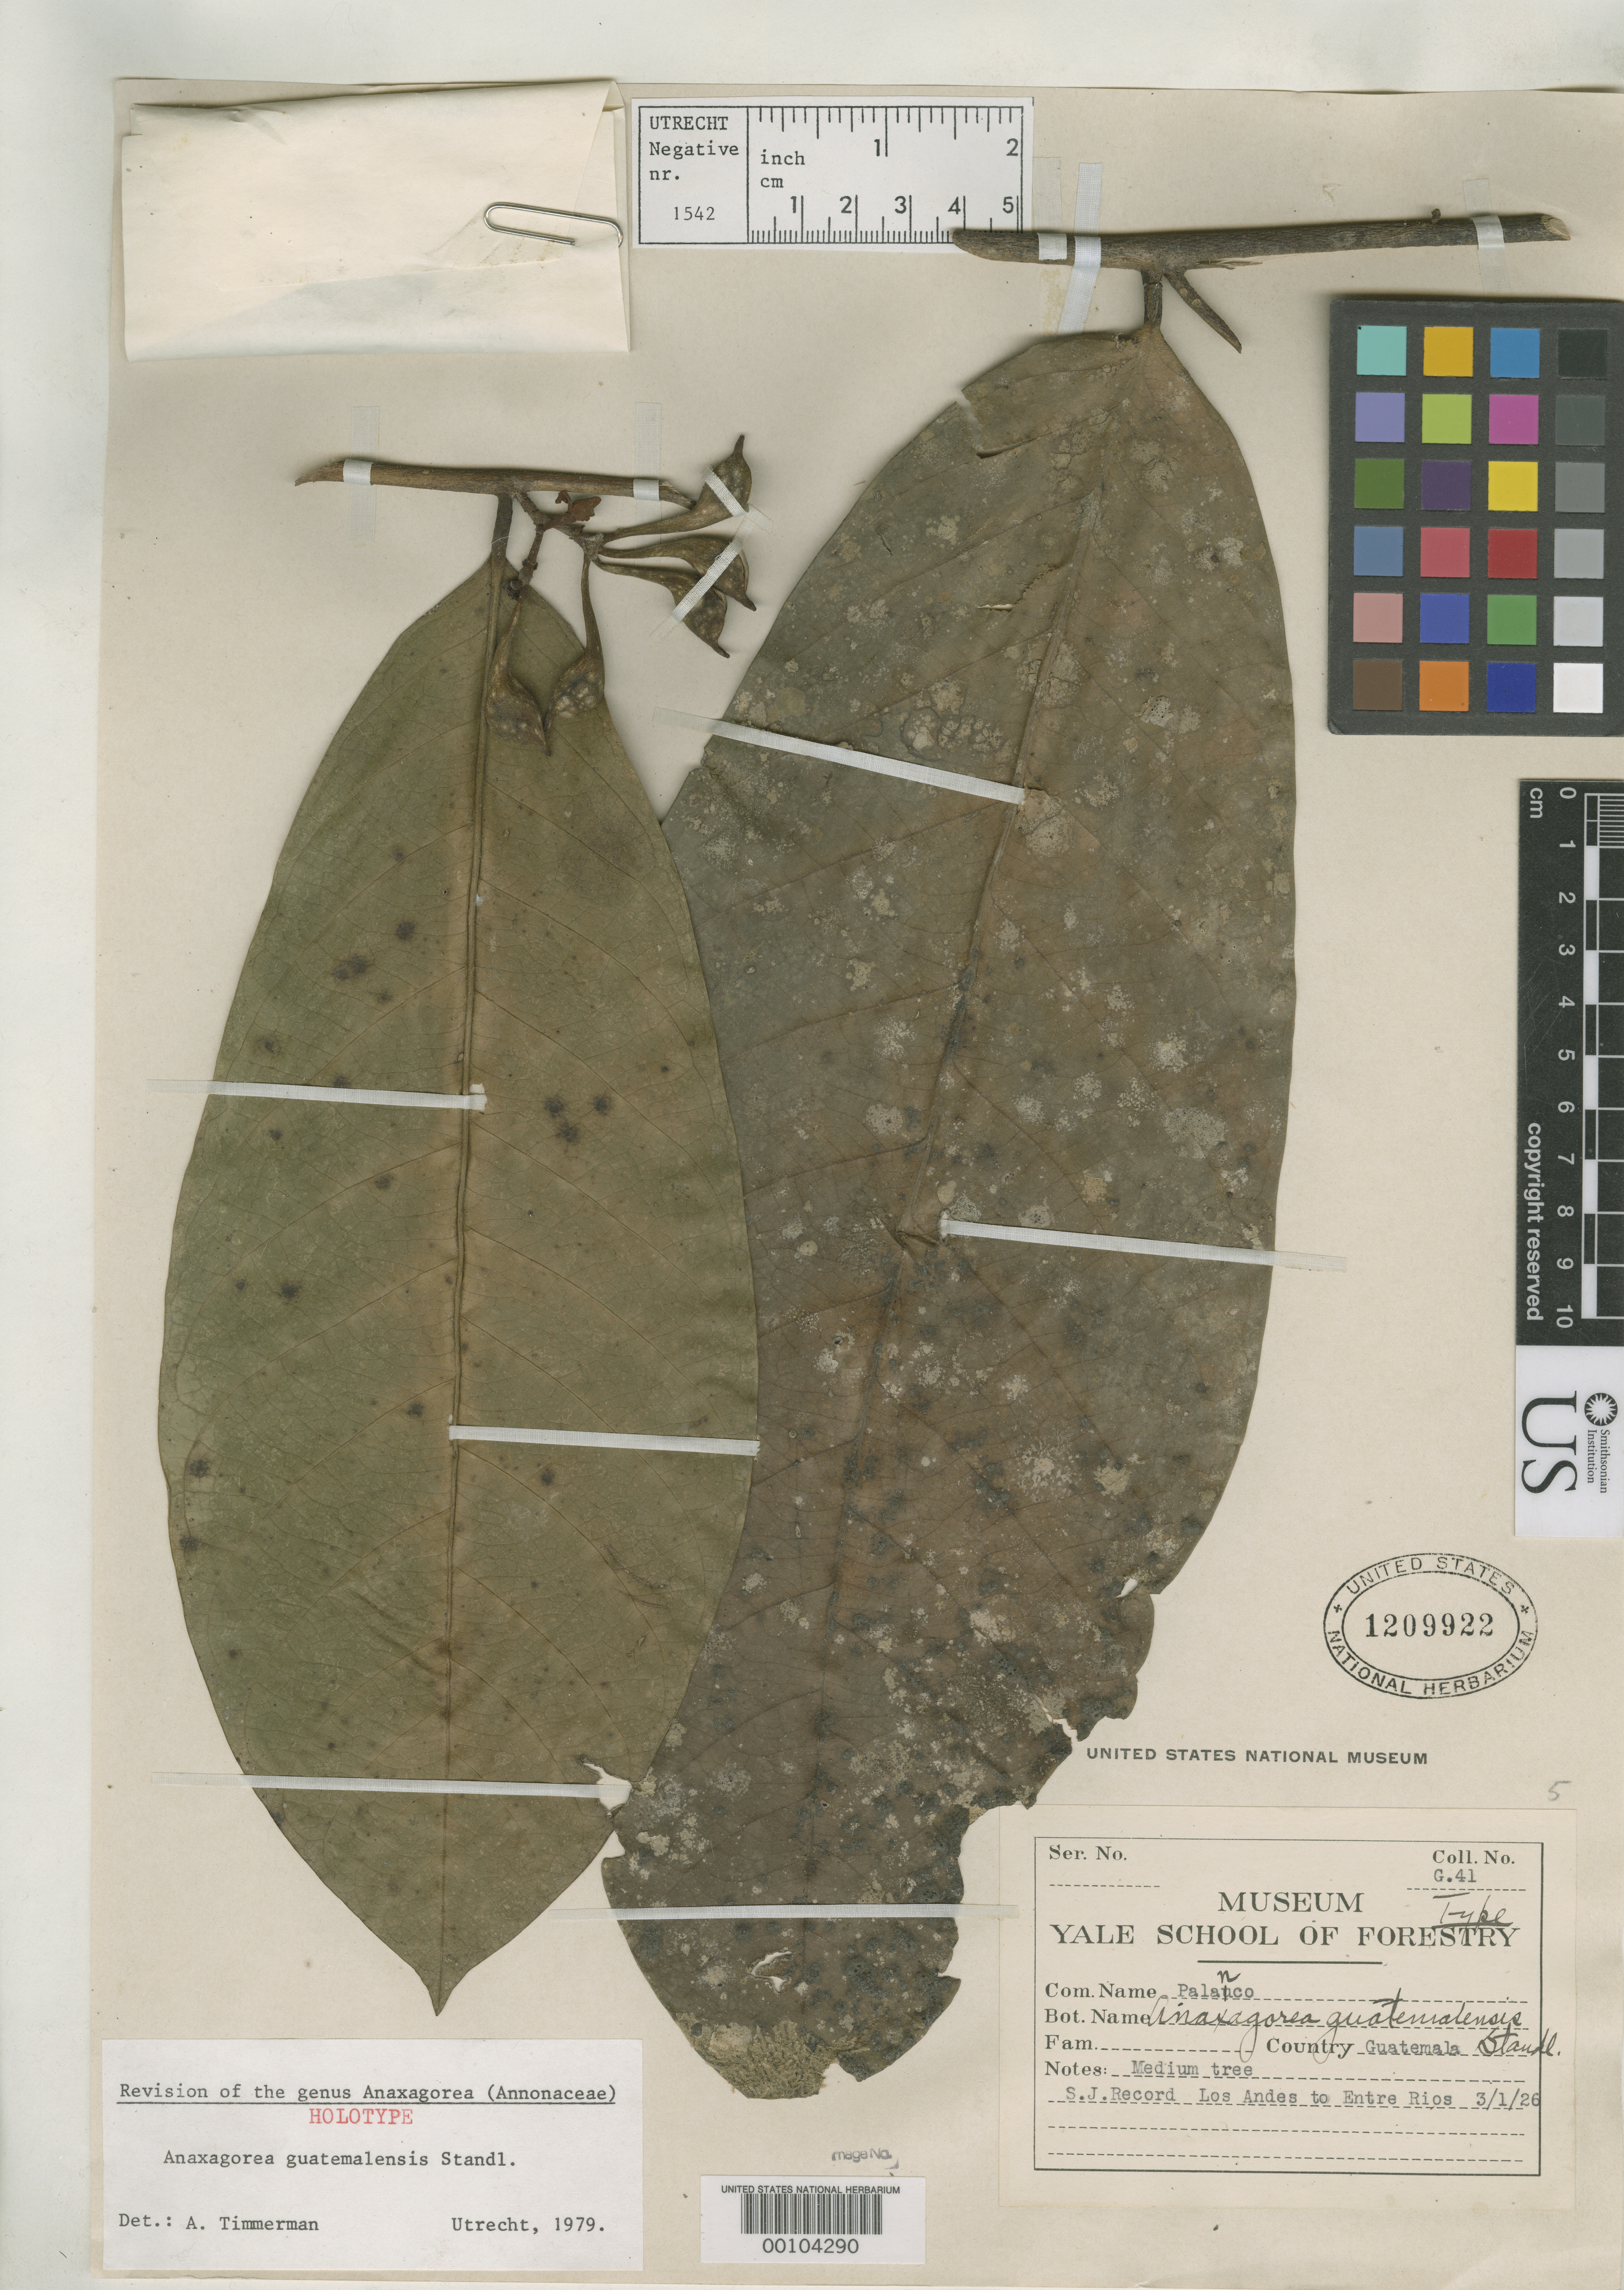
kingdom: Plantae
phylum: Tracheophyta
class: Magnoliopsida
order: Magnoliales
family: Annonaceae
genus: Anaxagorea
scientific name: Anaxagorea guatemalensis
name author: Standl.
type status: Holotype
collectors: S. J. Record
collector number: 41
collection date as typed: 01 Mar 1926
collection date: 1926-03-01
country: Guatemala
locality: Valley of Rio Matagua, between Los Andes & entre Rios.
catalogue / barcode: US 1209922